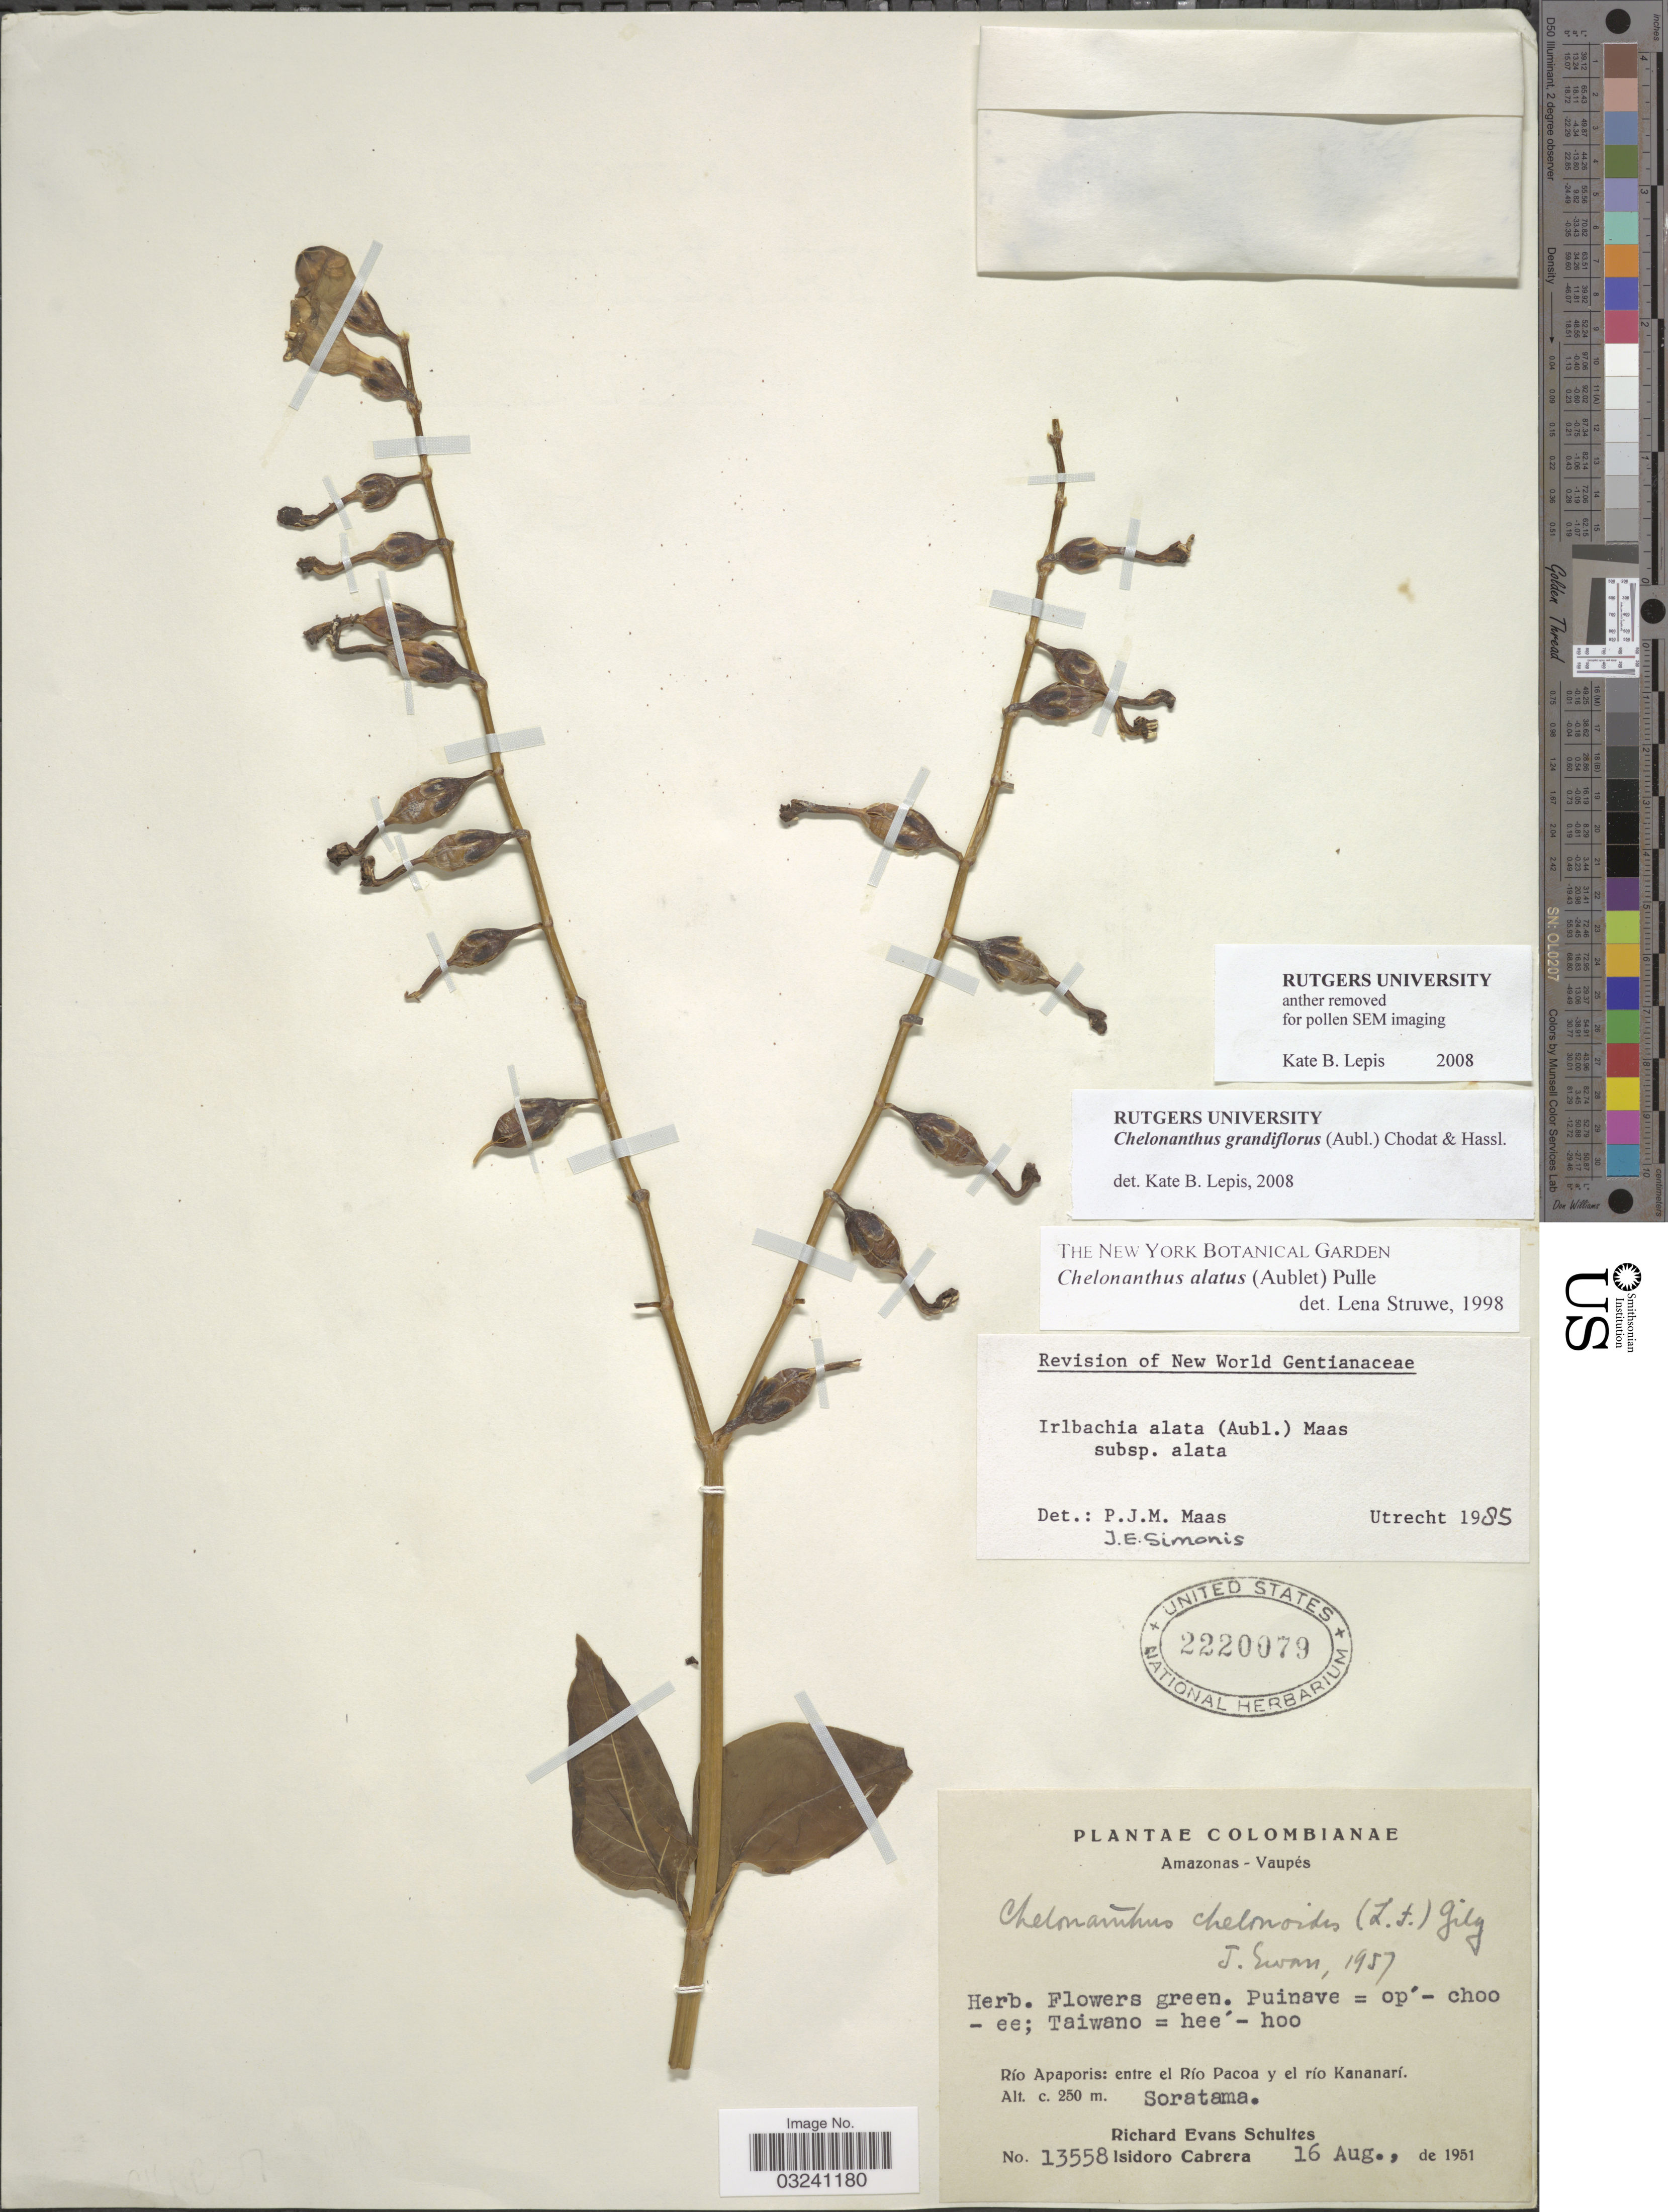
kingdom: Plantae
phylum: Tracheophyta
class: Magnoliopsida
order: Gentianales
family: Gentianaceae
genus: Chelonanthus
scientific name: Chelonanthus grandiflorus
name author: (Aubl.) Chodat & Hassl.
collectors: R. E. Schultes & I. Cabrera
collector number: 13558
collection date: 1951-08-16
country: Colombia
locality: Amazonas-Vaupés. Río Apaporis: entre el Río Pacoa y el río Kananarí. Soratama.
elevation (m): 250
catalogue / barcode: US 2220079